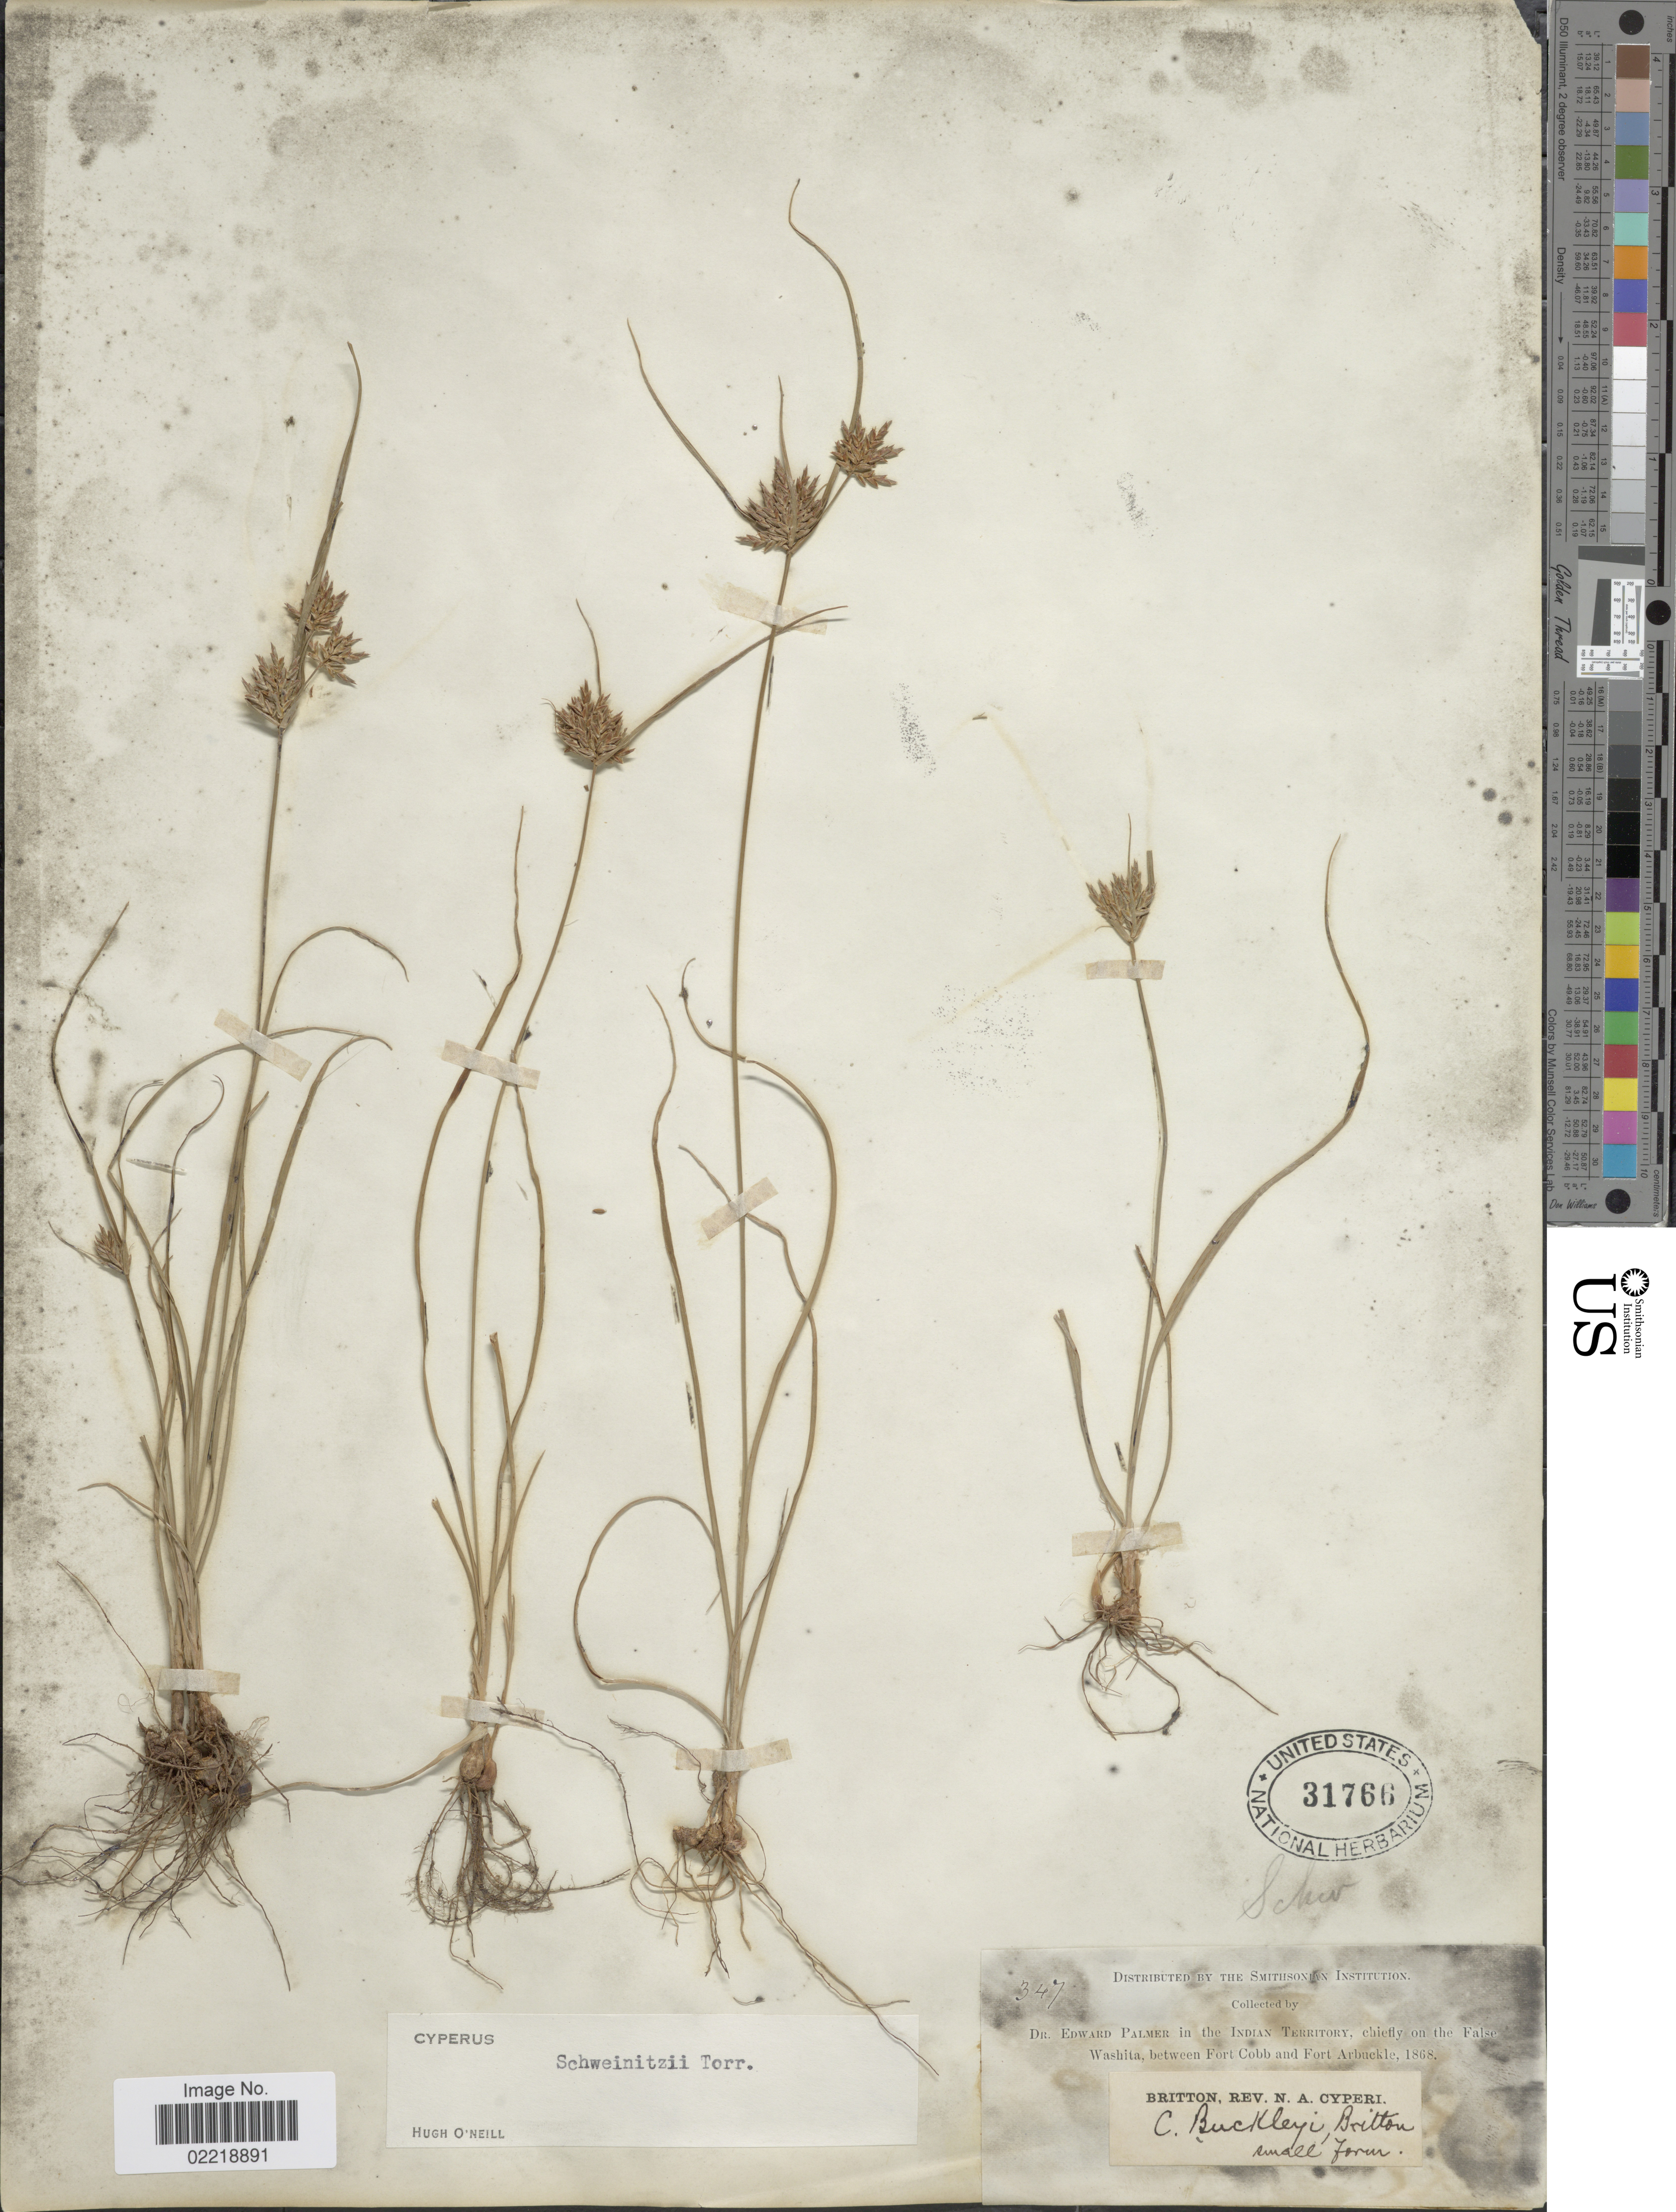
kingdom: Plantae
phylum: Tracheophyta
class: Liliopsida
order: Poales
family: Cyperaceae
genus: Cyperus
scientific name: Cyperus schweinitzii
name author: Torr.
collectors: E. Palmer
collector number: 347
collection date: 1868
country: United States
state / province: Oklahoma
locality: In the Indian Territory, chiefly on the False Washita, between Fort Cobb and Fort Arbuckle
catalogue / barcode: US 31766